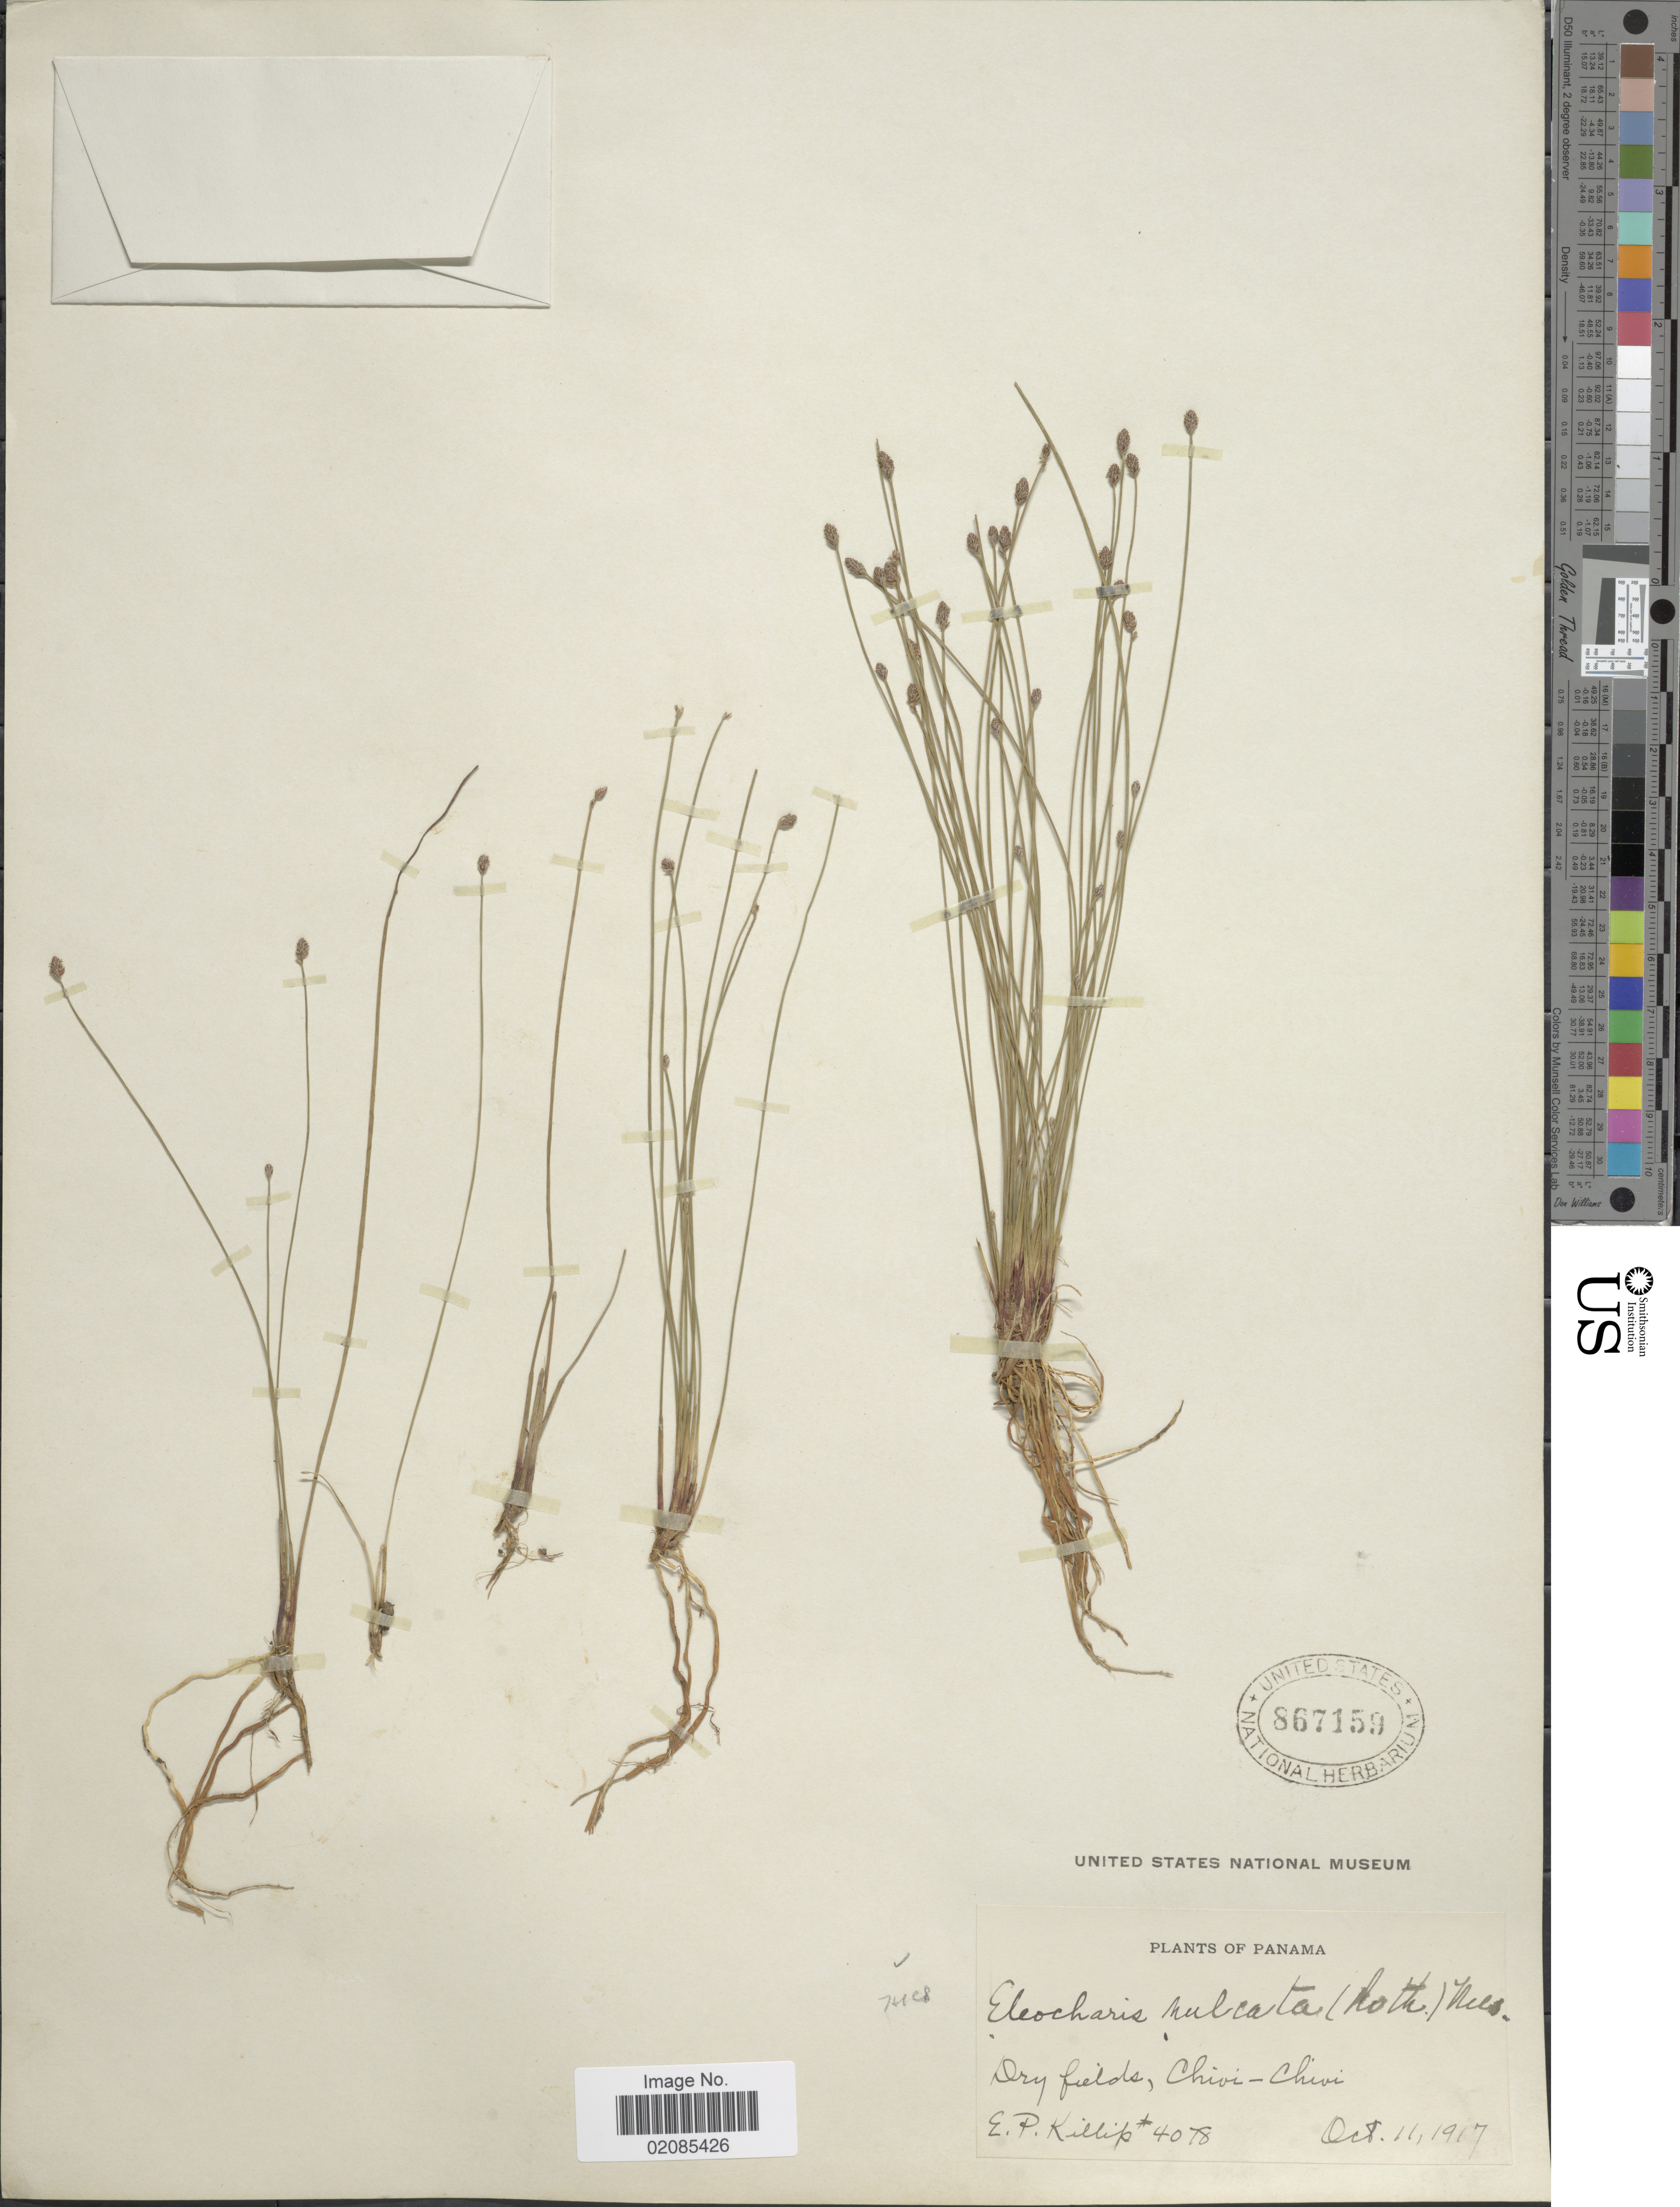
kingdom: Plantae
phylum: Tracheophyta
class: Liliopsida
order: Poales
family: Cyperaceae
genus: Eleocharis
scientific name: Eleocharis filiculmis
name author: Kunth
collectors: E. P. Killip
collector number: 4078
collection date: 1917-10-11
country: Panama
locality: Dry fields, Choio-Chioi.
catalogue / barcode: US 867159